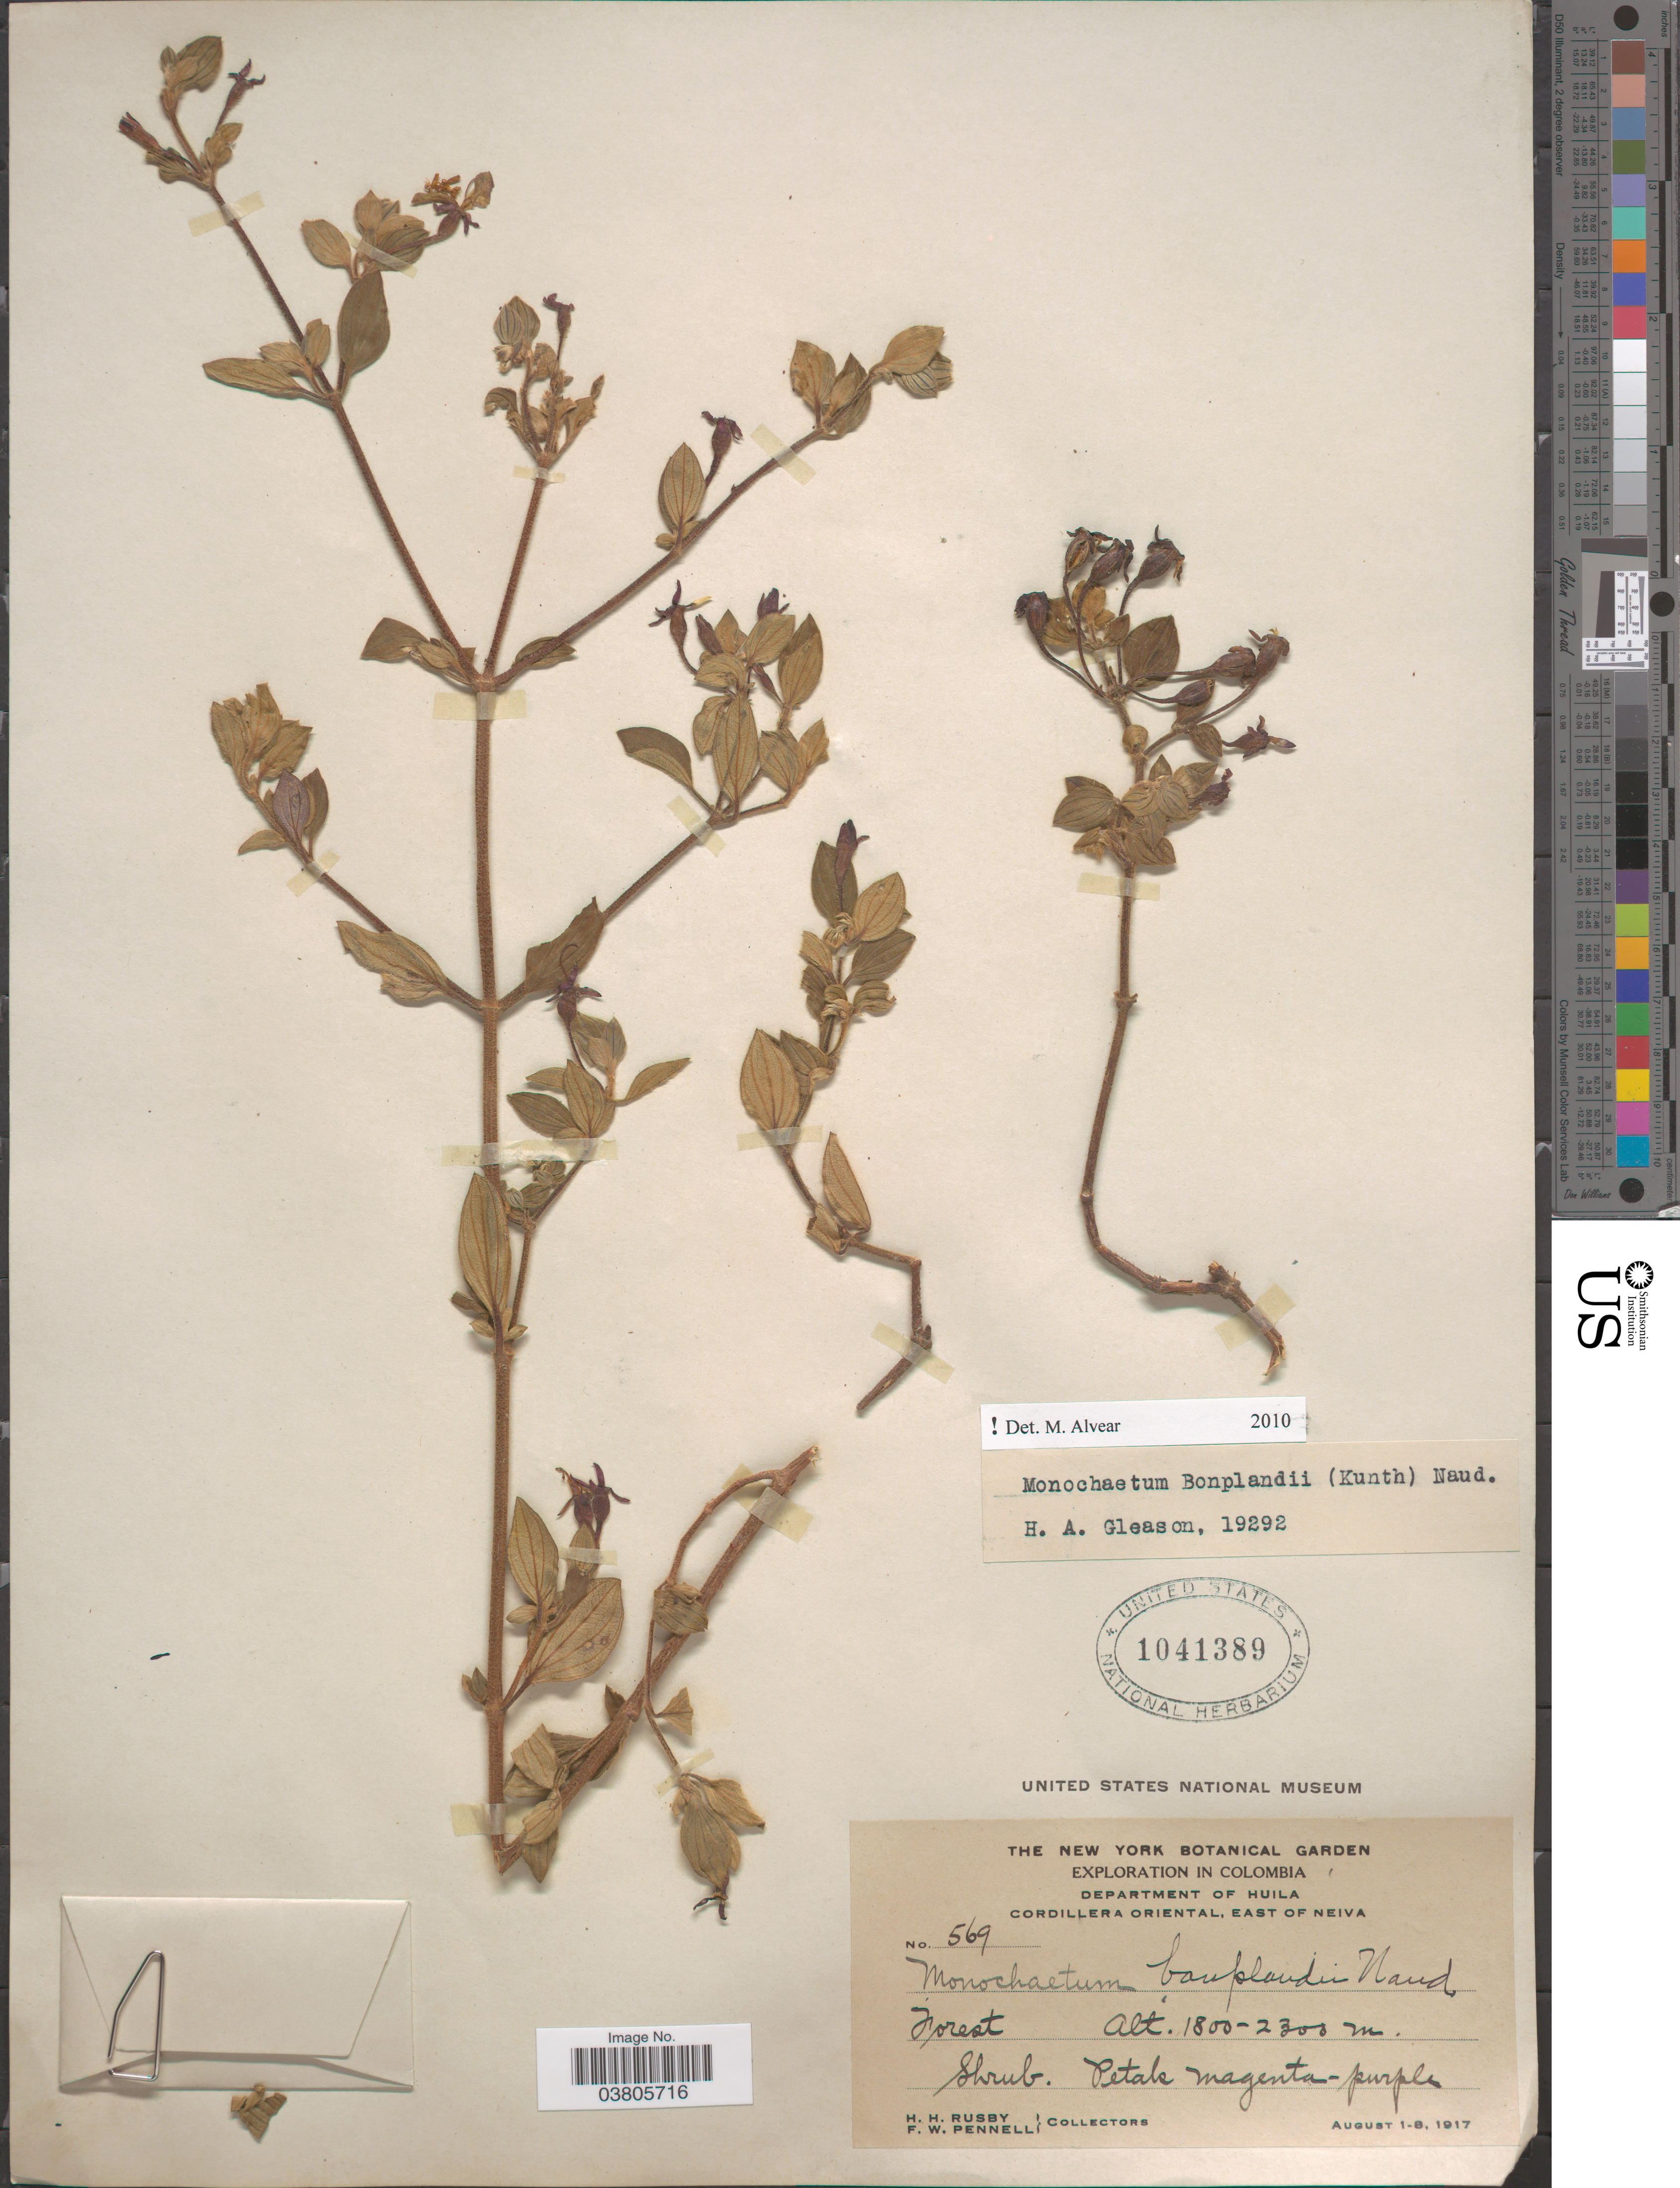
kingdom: Plantae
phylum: Tracheophyta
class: Magnoliopsida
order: Myrtales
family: Melastomataceae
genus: Monochaetum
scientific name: Monochaetum bonplandii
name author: (Kunth) Naudin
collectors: H. H. Rusby & F. W. Pennell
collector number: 569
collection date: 1917-08-01/1917-08-08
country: Colombia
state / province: Huila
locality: Department of Huila. Cordillera Oriental, East of Neiva.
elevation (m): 1800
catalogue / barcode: US 1041389